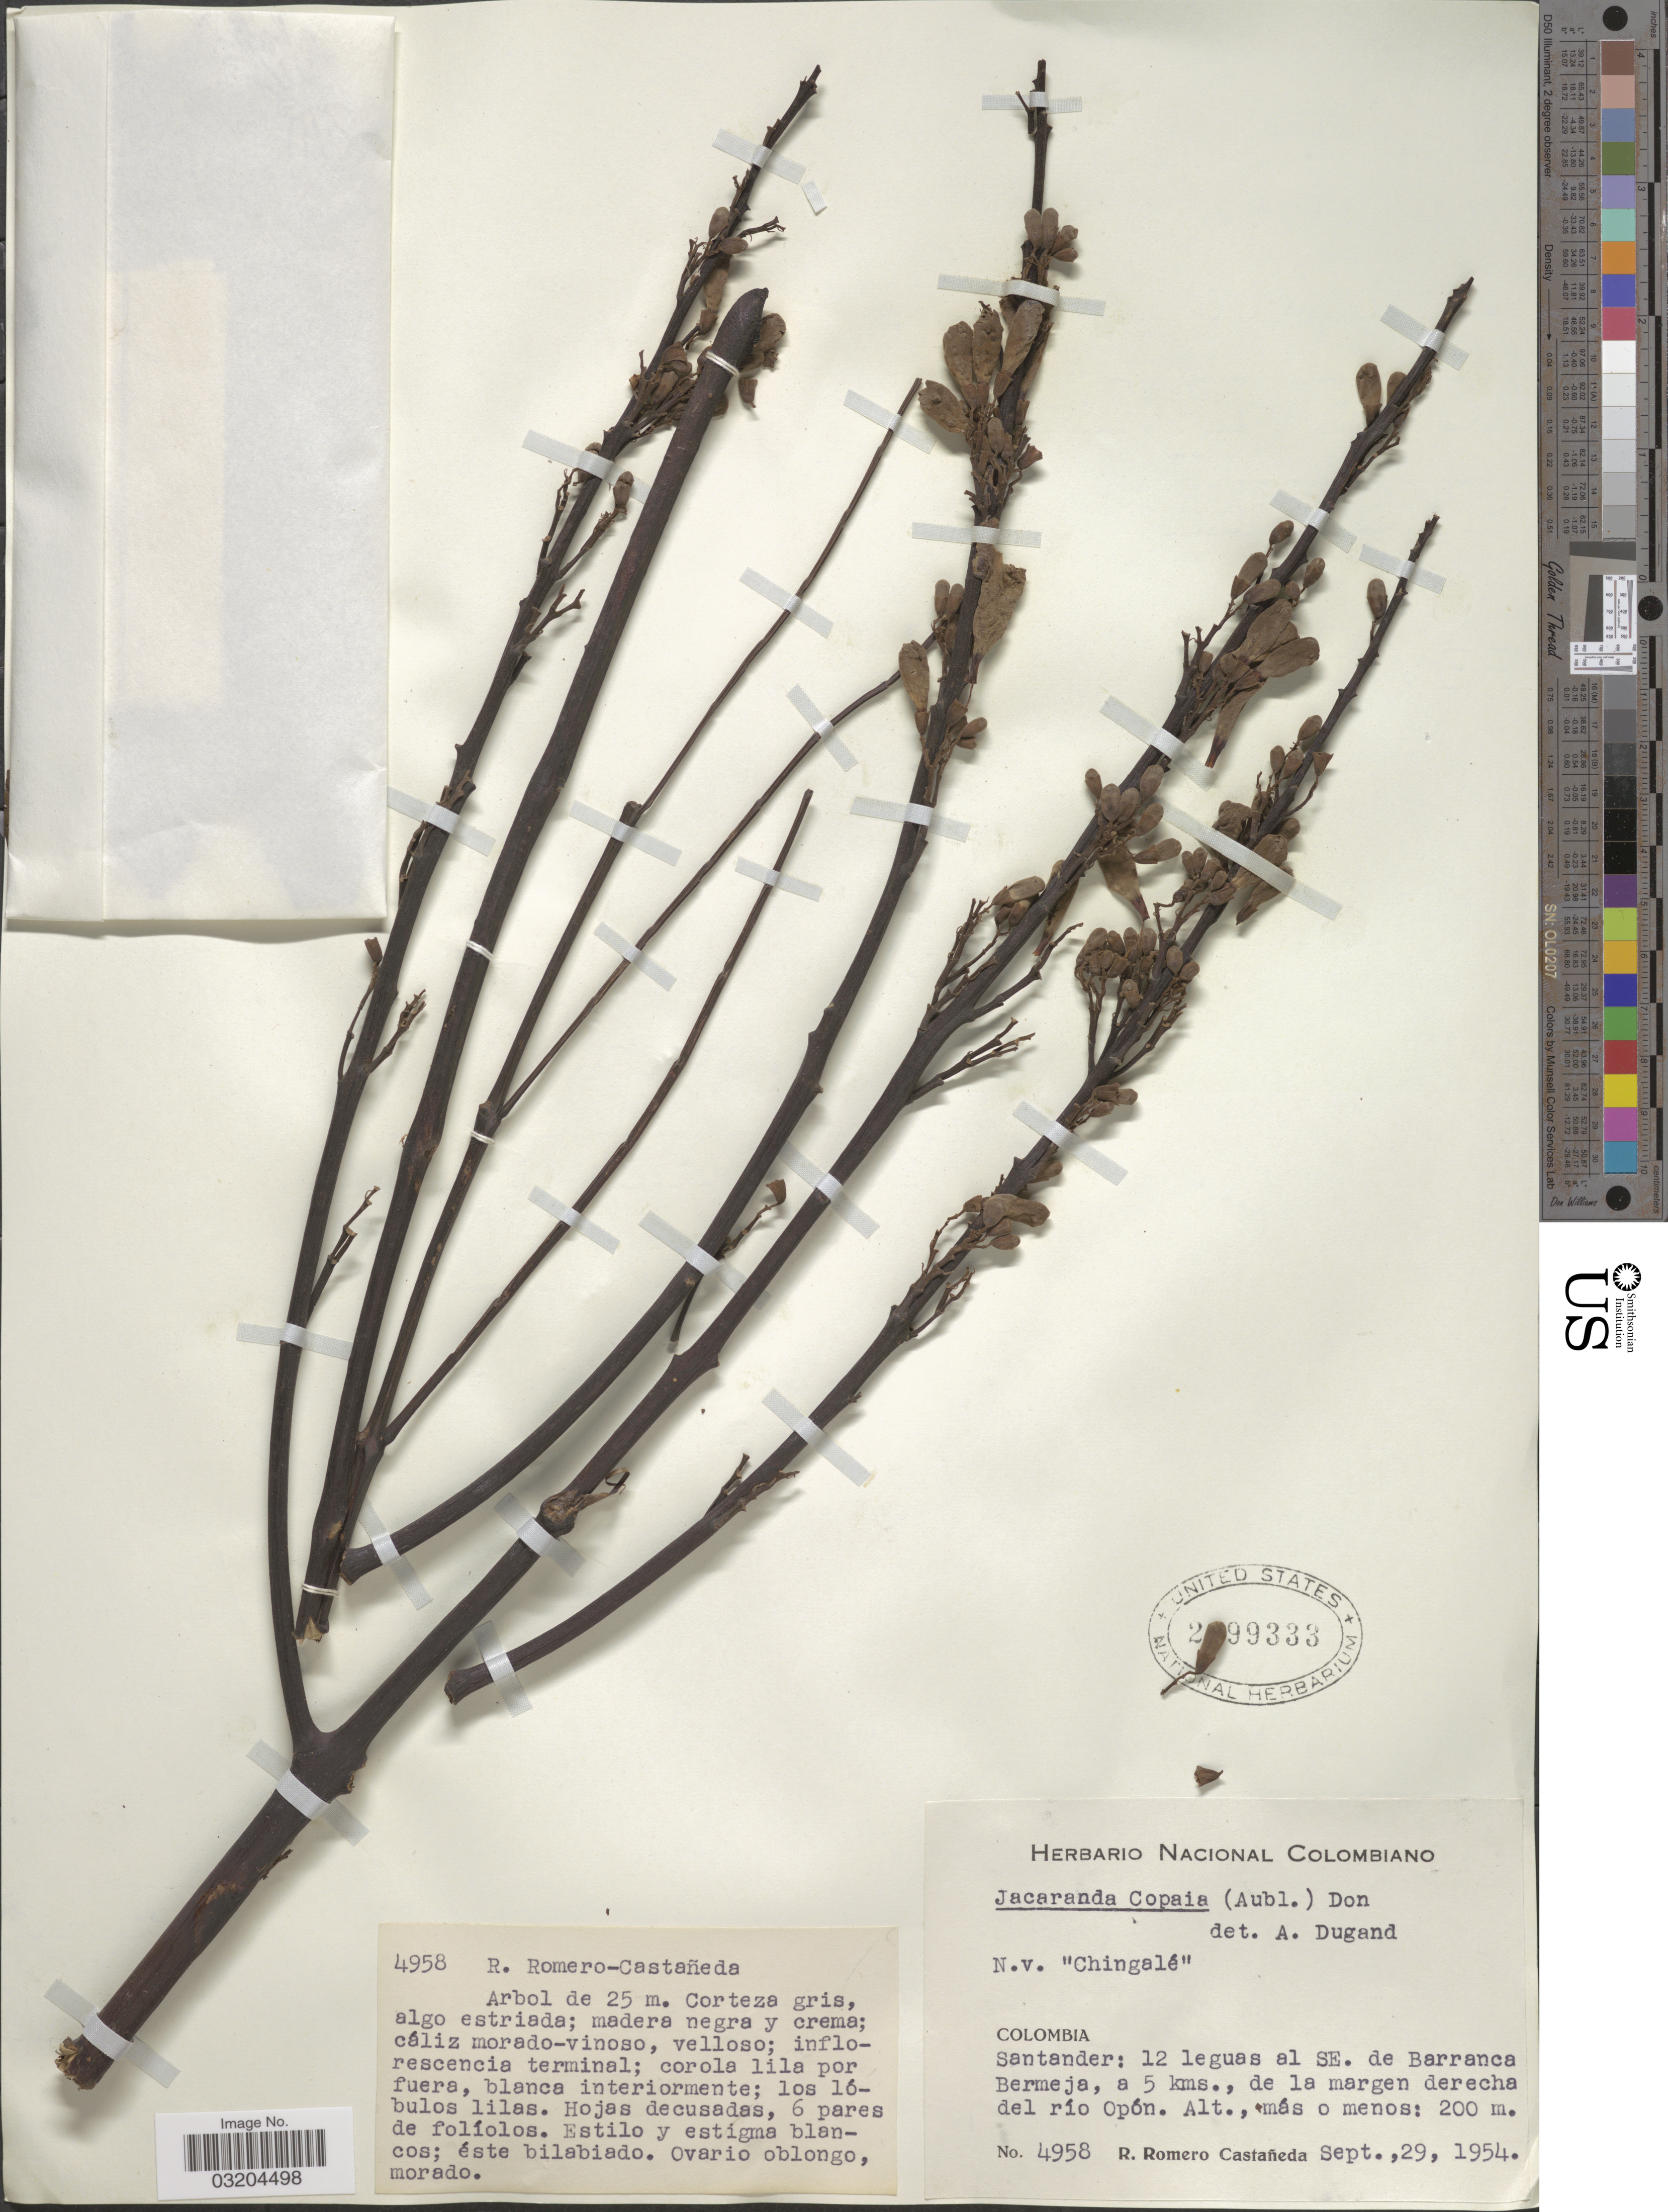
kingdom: Plantae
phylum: Tracheophyta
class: Magnoliopsida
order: Lamiales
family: Bignoniaceae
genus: Jacaranda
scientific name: Jacaranda copaia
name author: (Aubl.) D. Don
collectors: R. Romero Castañeda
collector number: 4958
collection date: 1954-09-29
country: Colombia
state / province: Santander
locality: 12 leguas al SE. de Barranca Bermeja, a 5 Kms., de la margen derecha del río Opón.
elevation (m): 200